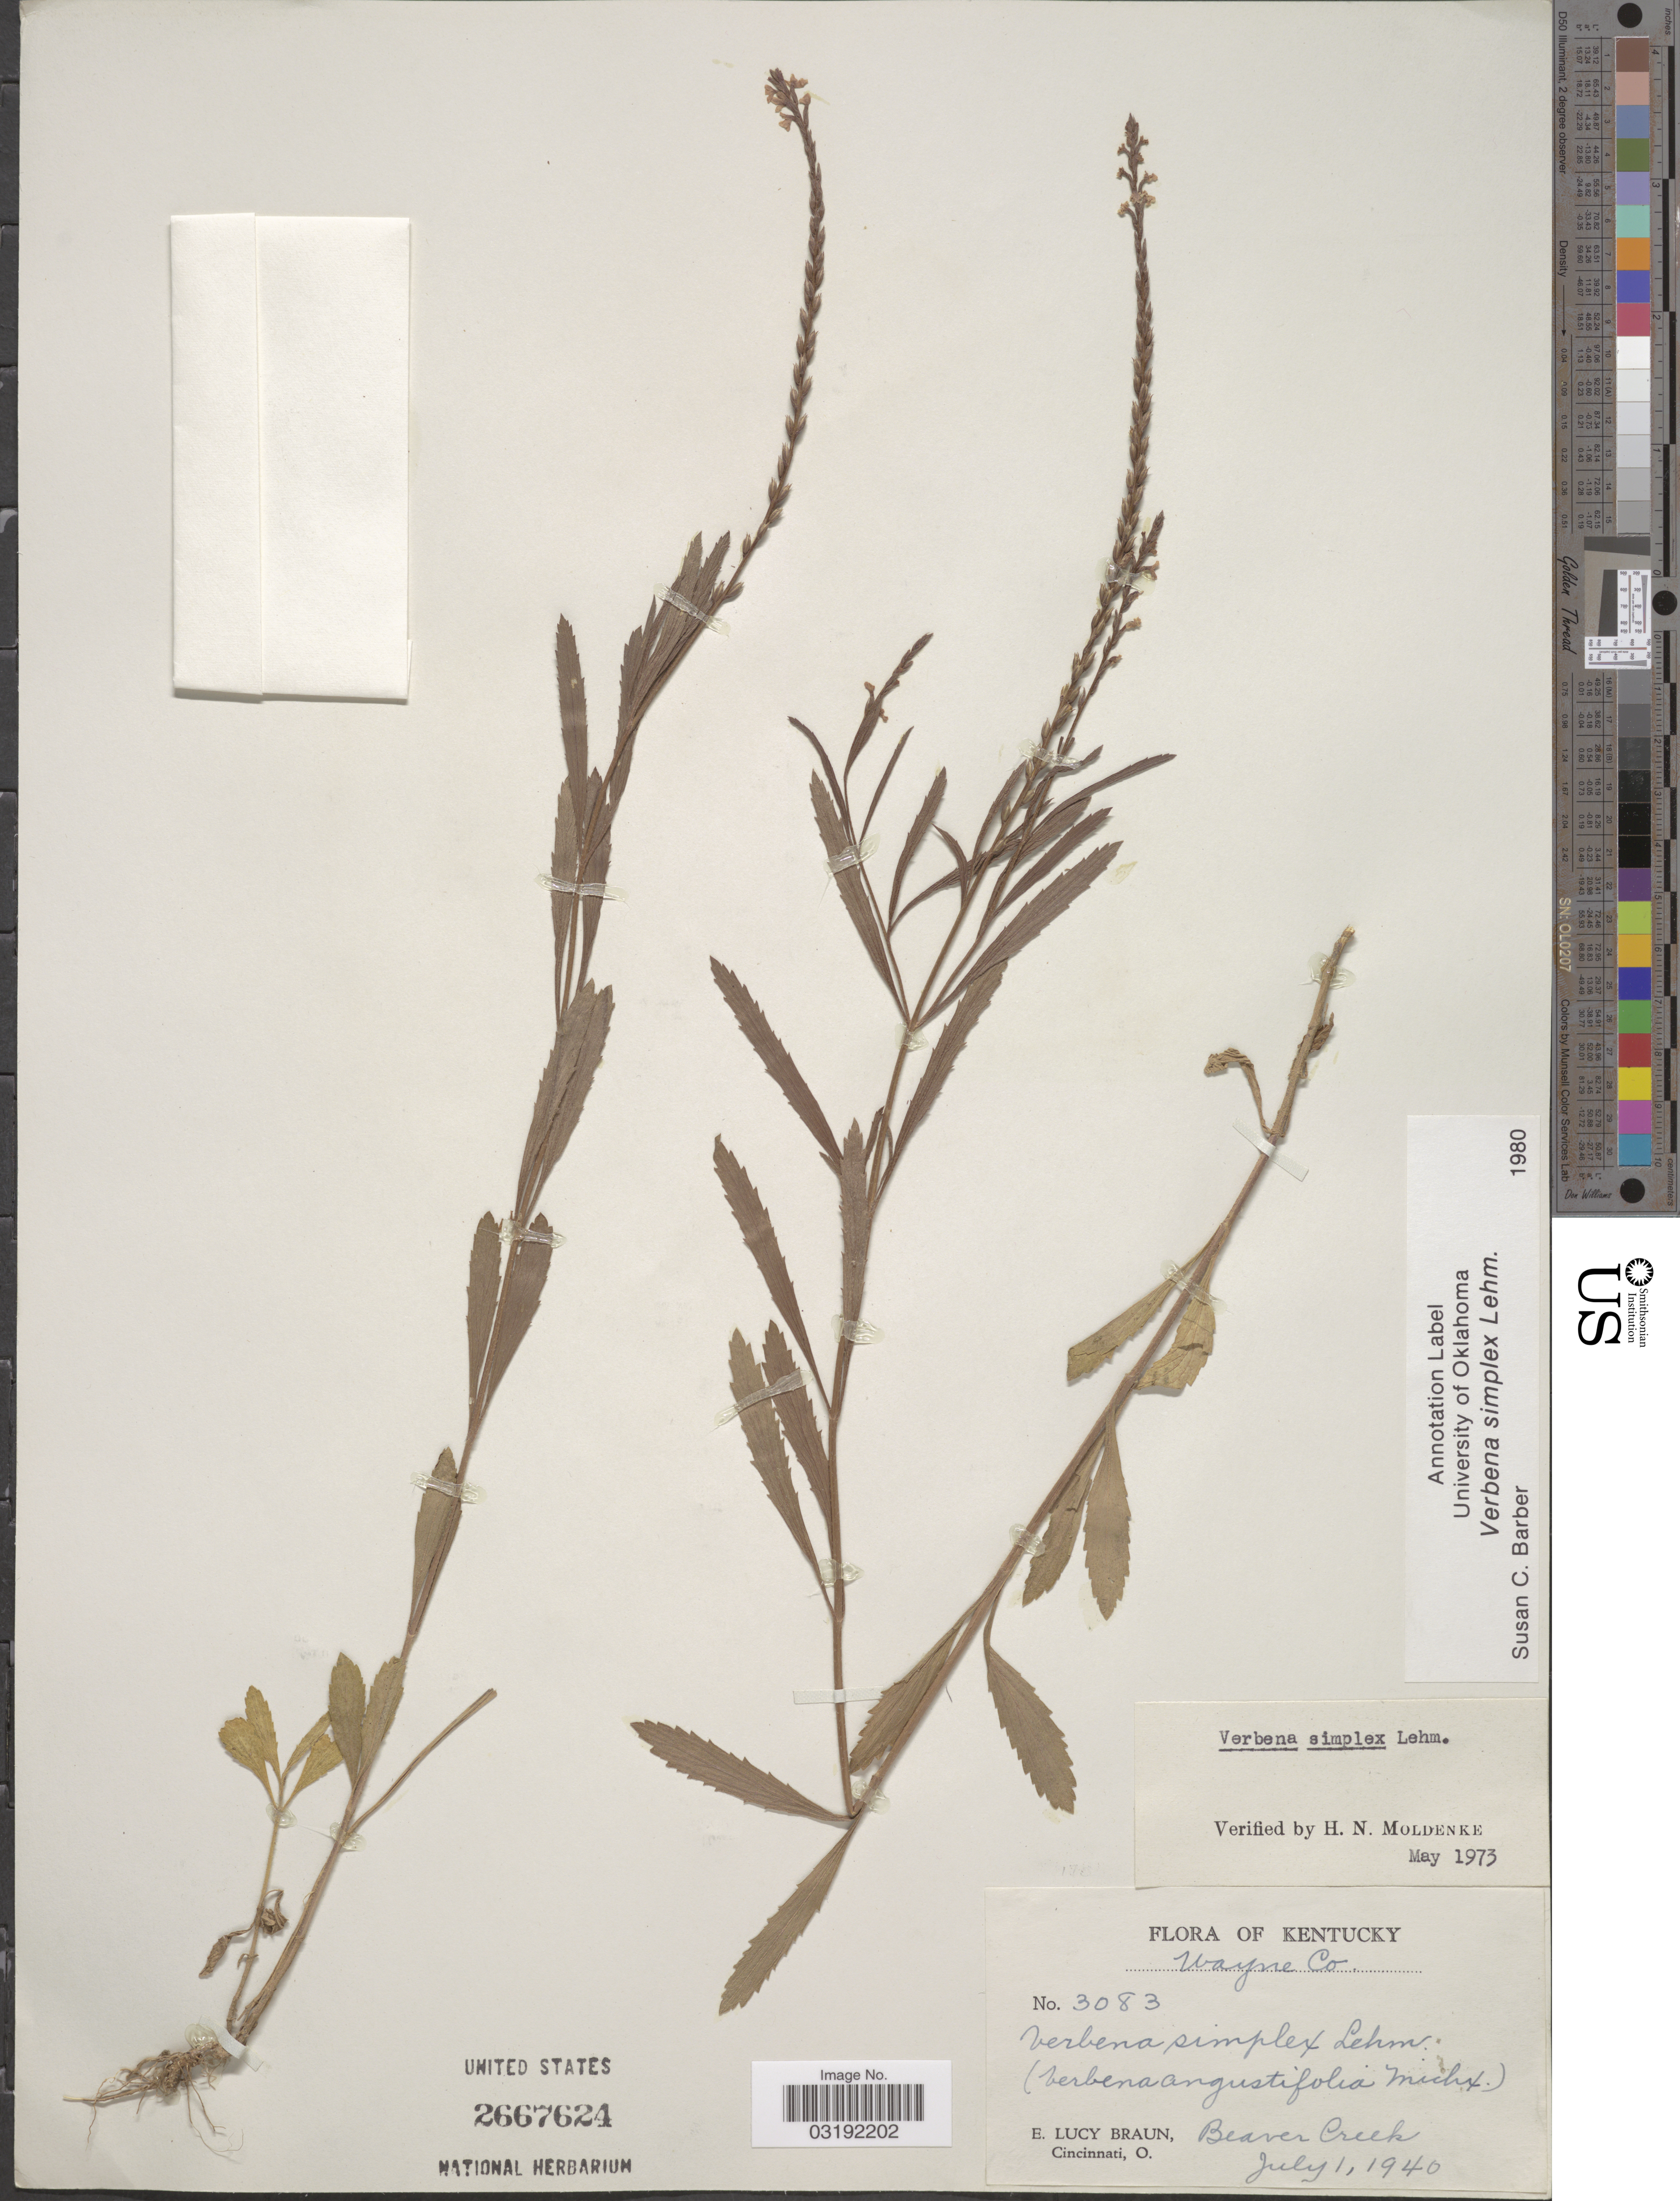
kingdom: Plantae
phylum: Tracheophyta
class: Magnoliopsida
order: Lamiales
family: Verbenaceae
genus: Verbena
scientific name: Verbena simplex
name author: F. Lehm.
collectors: E. L. Braun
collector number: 3083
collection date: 1940-07-01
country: United States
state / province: Kentucky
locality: Wayne Co. Beaver Creek.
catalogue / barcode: US 2667624